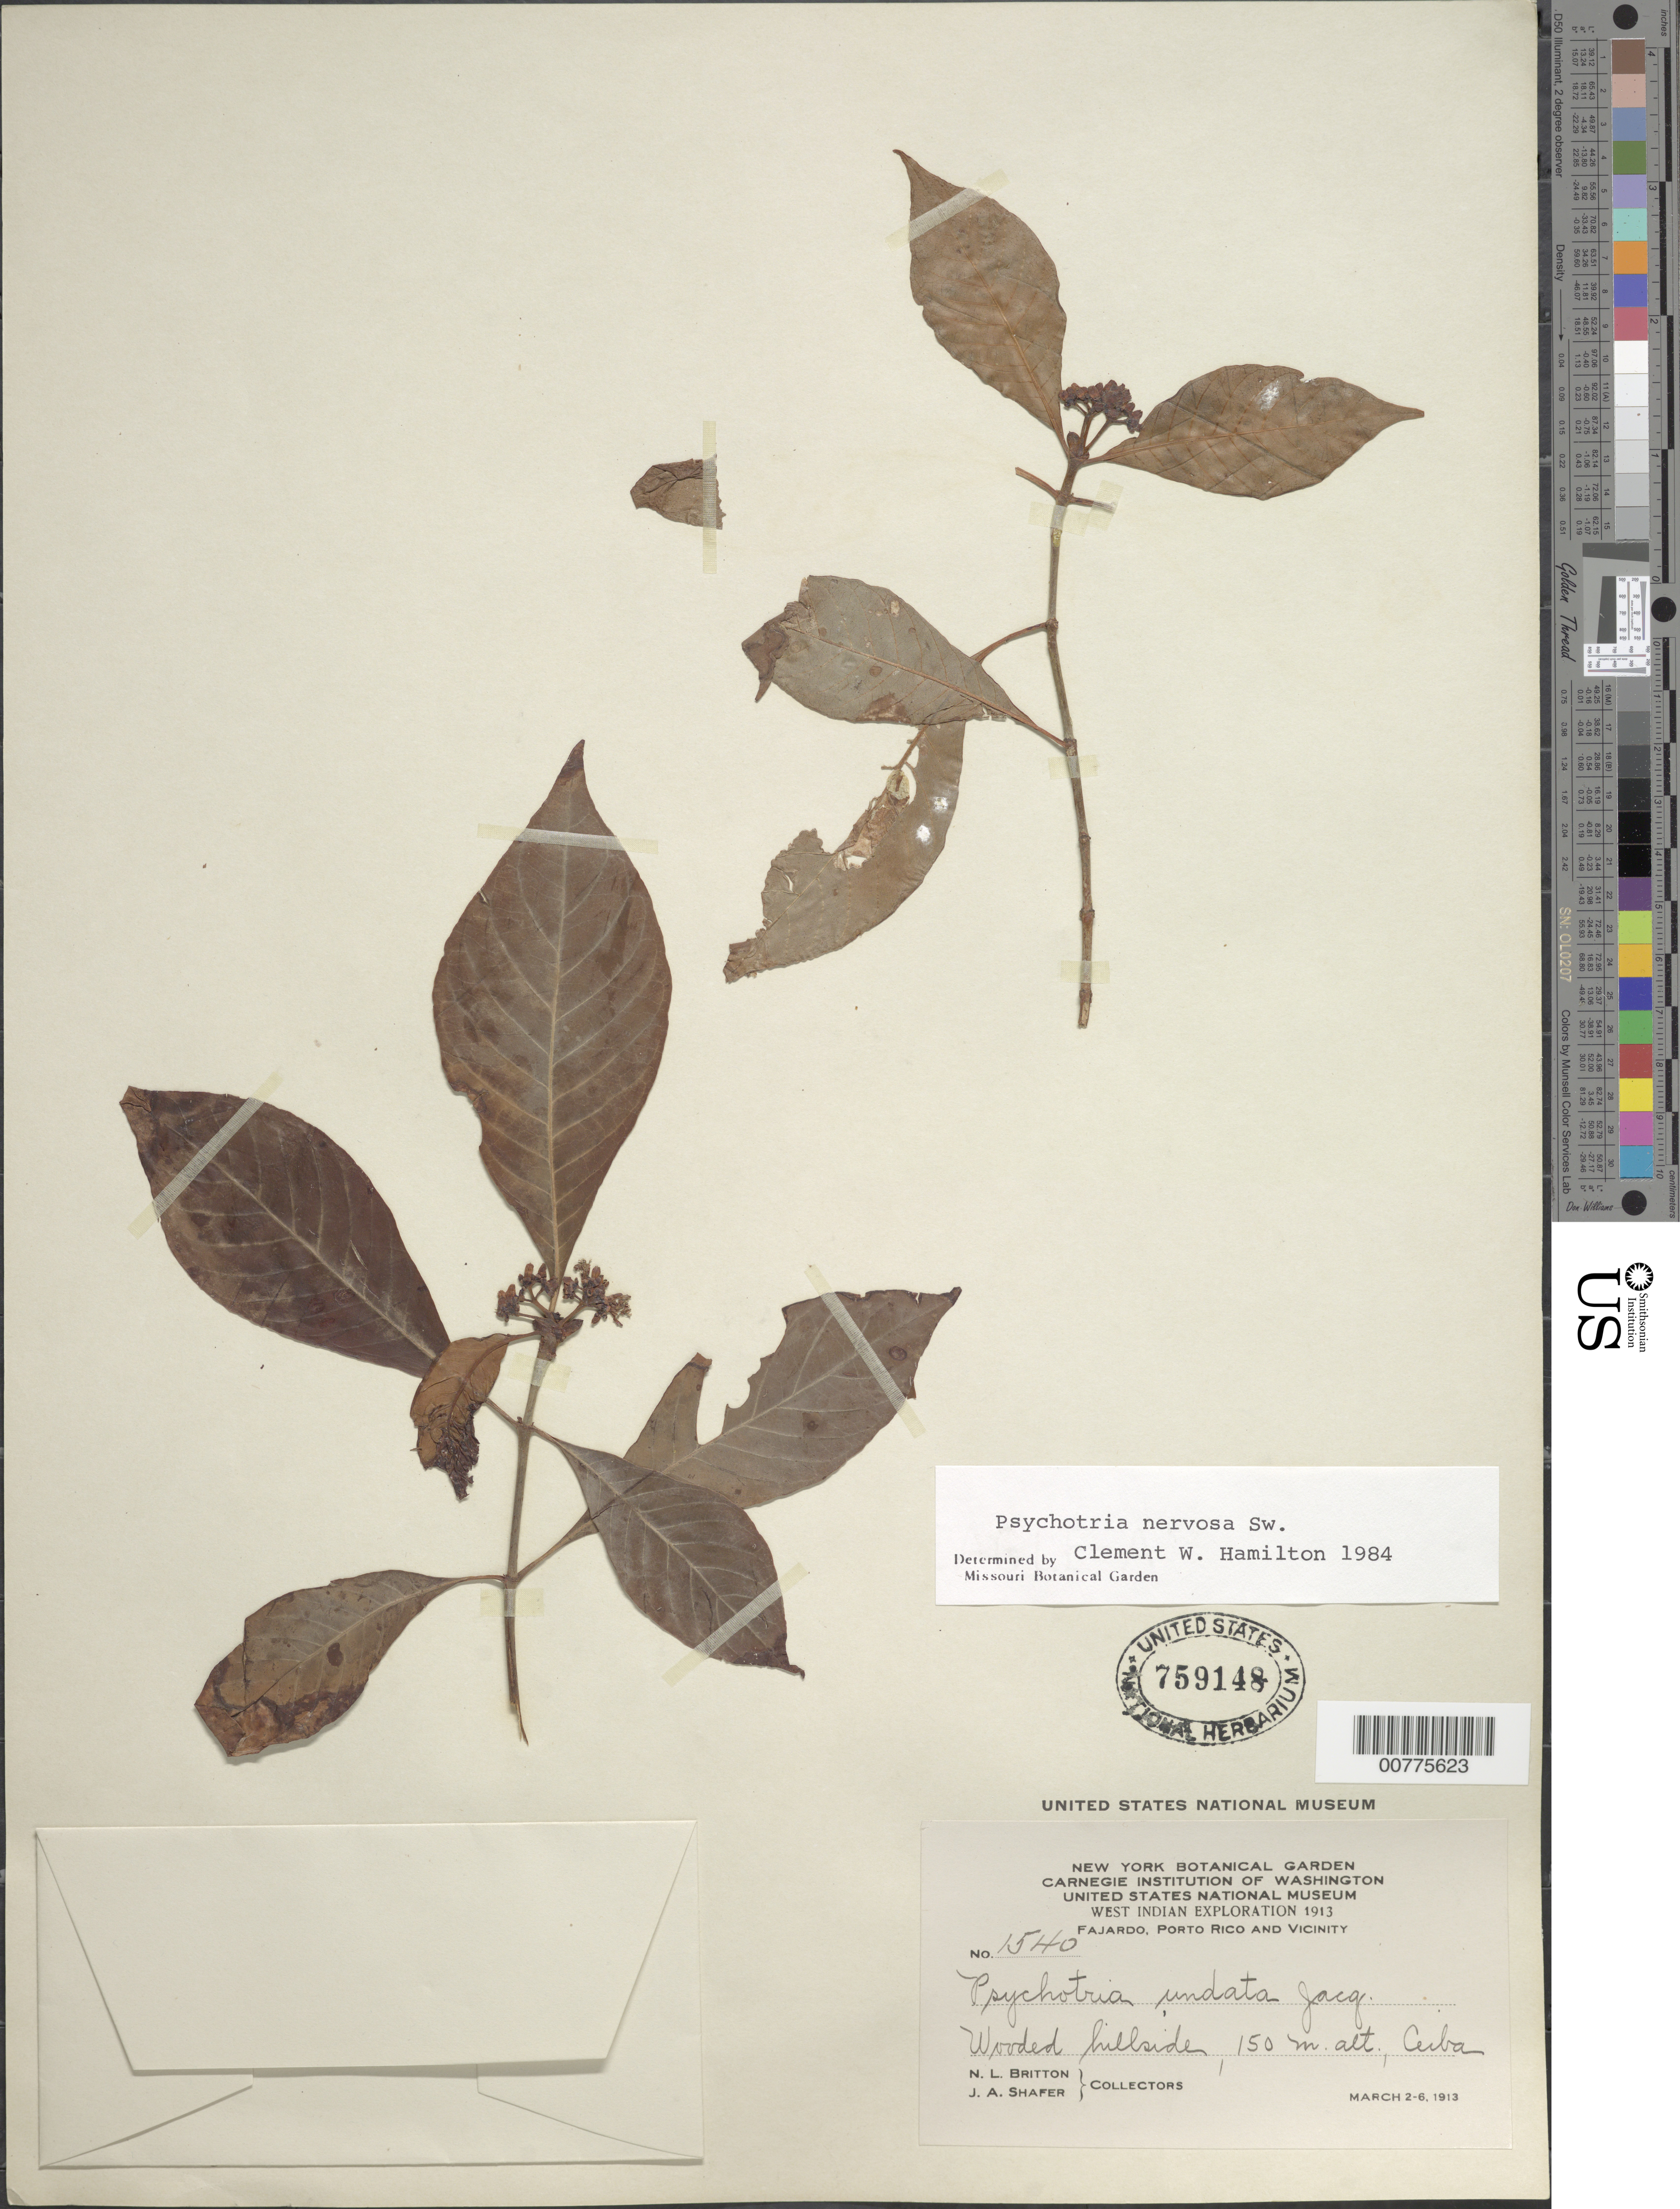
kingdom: Plantae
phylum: Tracheophyta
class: Magnoliopsida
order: Gentianales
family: Rubiaceae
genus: Psychotria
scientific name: Psychotria nervosa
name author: Sw.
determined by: Hamilton, C. W.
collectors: N. Britton & J. A. Shafer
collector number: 1540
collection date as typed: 02 Mar 1913 to 06 Mar 1913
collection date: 1913-03-02/1913-03-06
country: Puerto Rico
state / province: Ceiba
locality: Ceiba, wooded hillside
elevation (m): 150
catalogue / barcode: US 759148